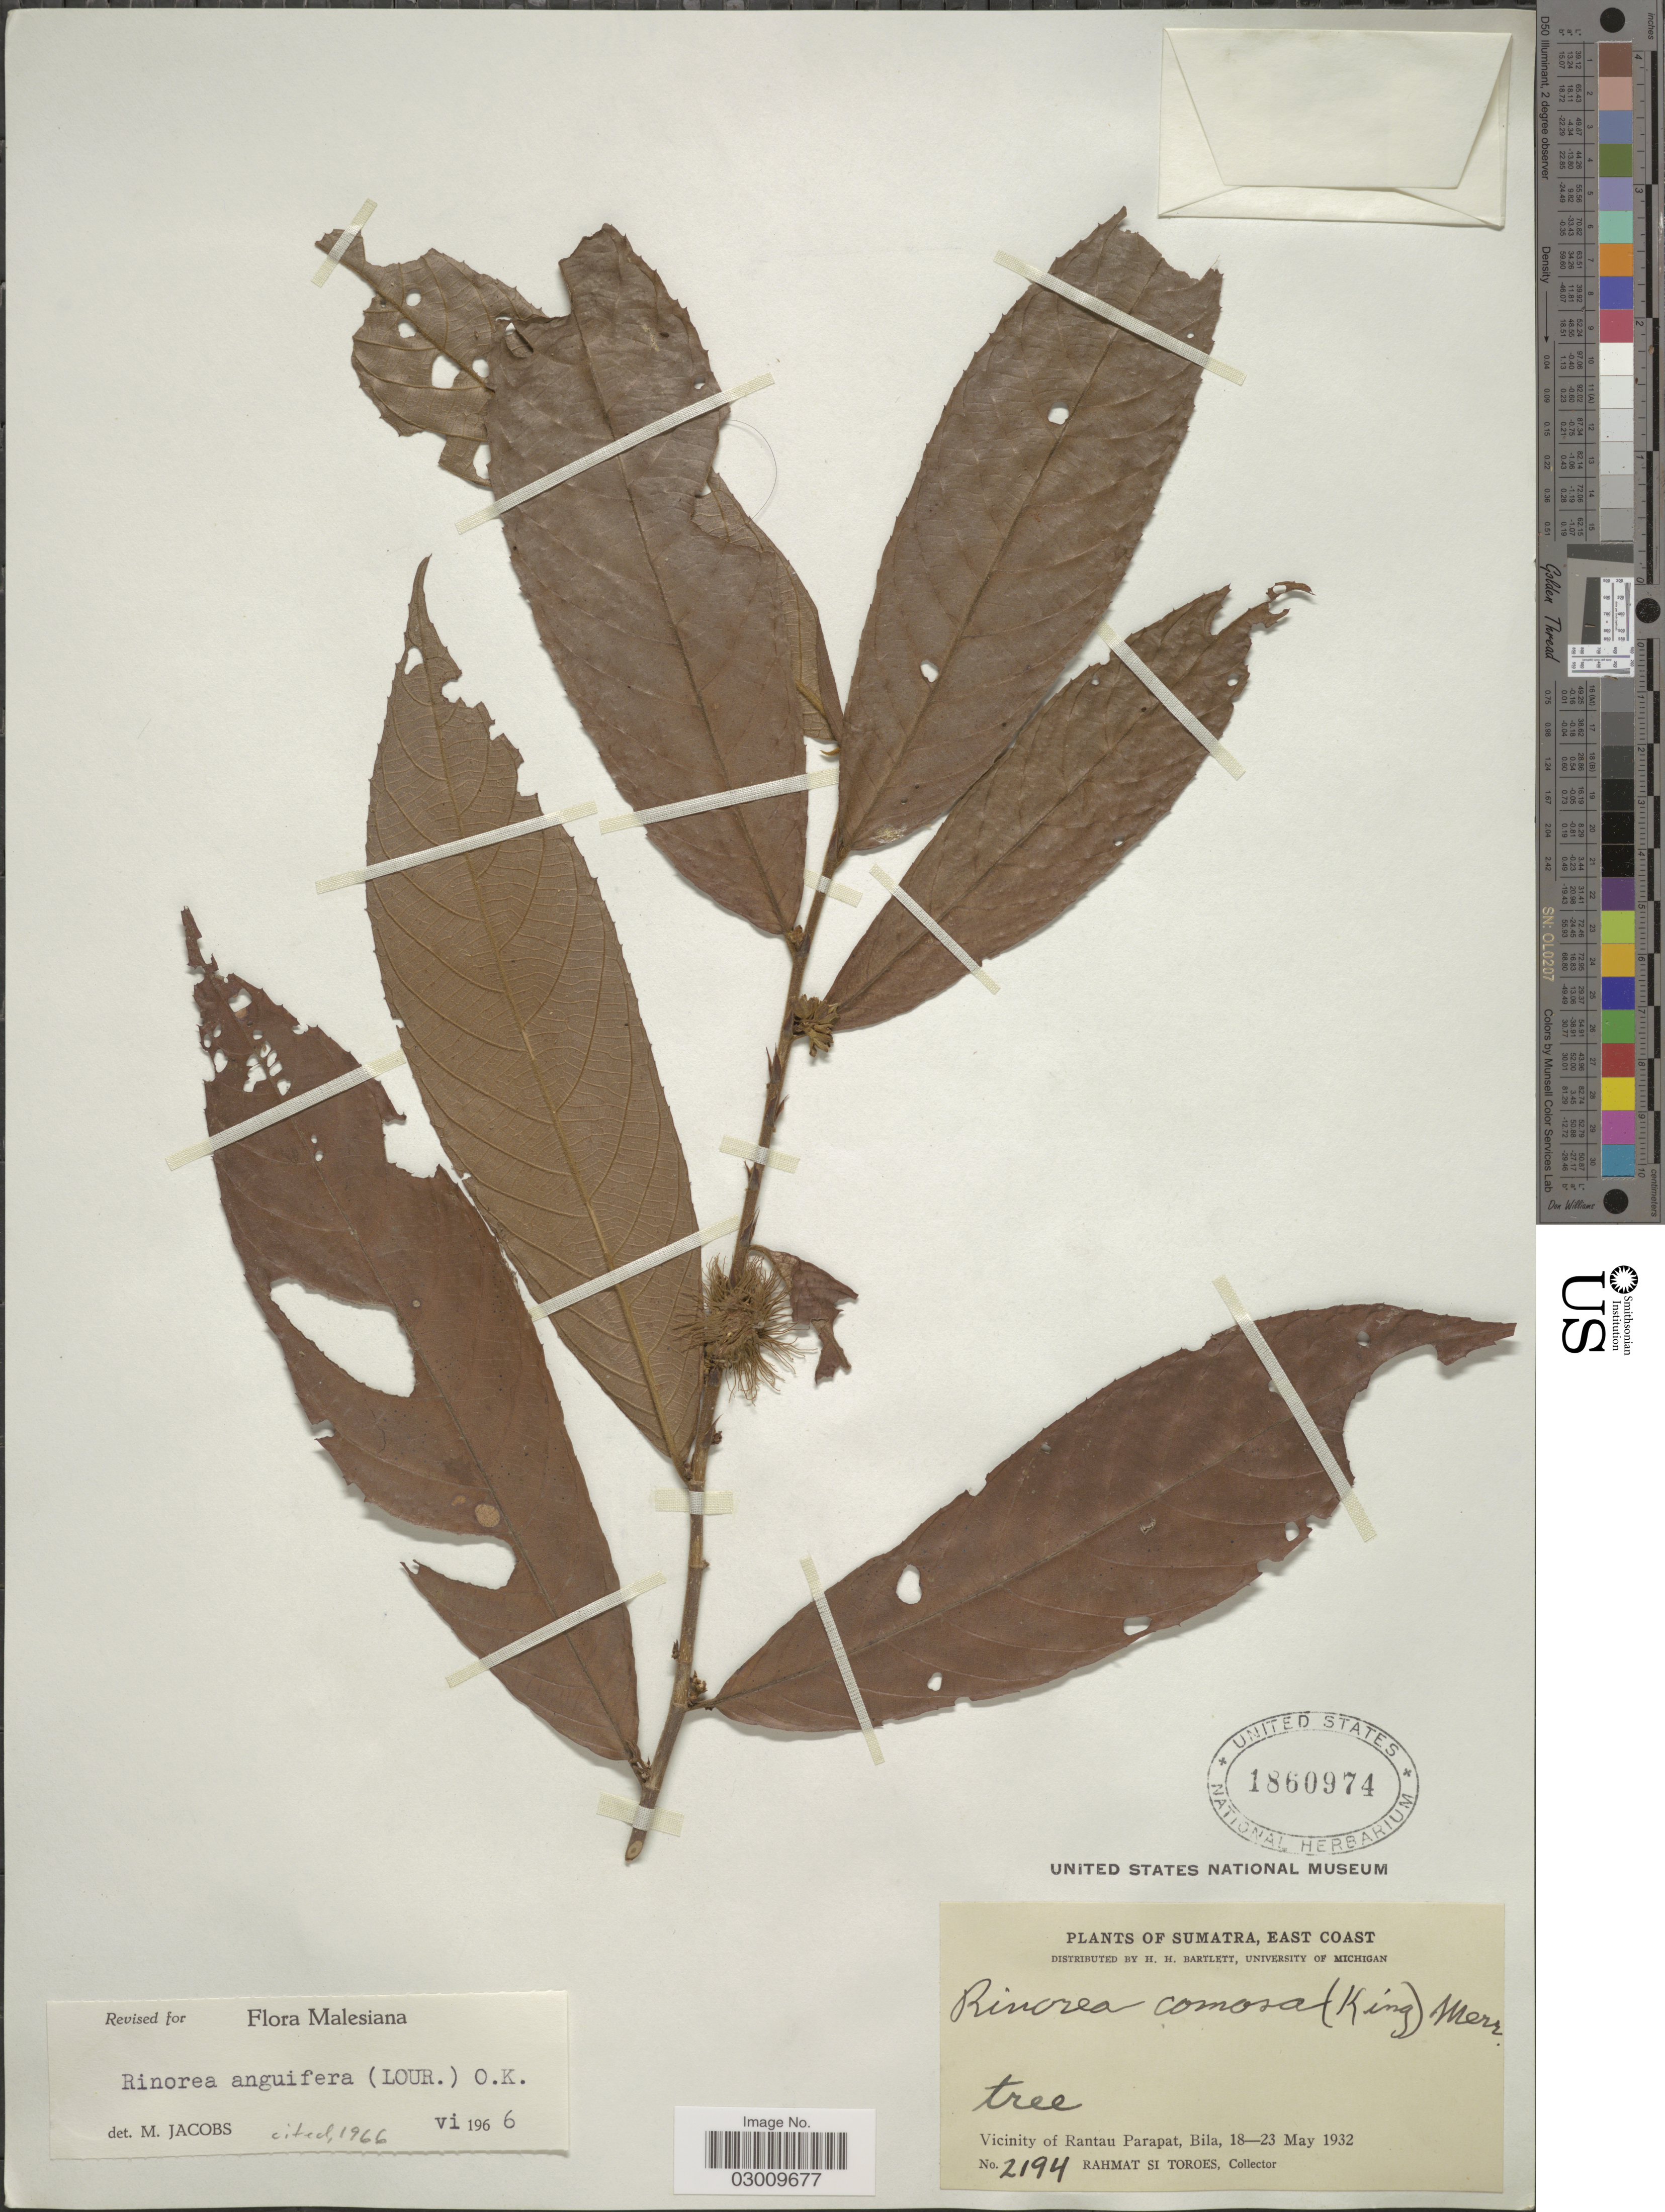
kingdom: Plantae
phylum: Tracheophyta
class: Magnoliopsida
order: Malpighiales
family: Violaceae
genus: Rinorea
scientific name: Rinorea anguifera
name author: Kuntze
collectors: Rahmat Si Boeea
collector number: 2194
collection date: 1932-05-18/1932-05-23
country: Indonesia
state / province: Sumatra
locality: East Coast. Vicinity of Rantau Parapat, Bila.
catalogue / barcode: US 1860974